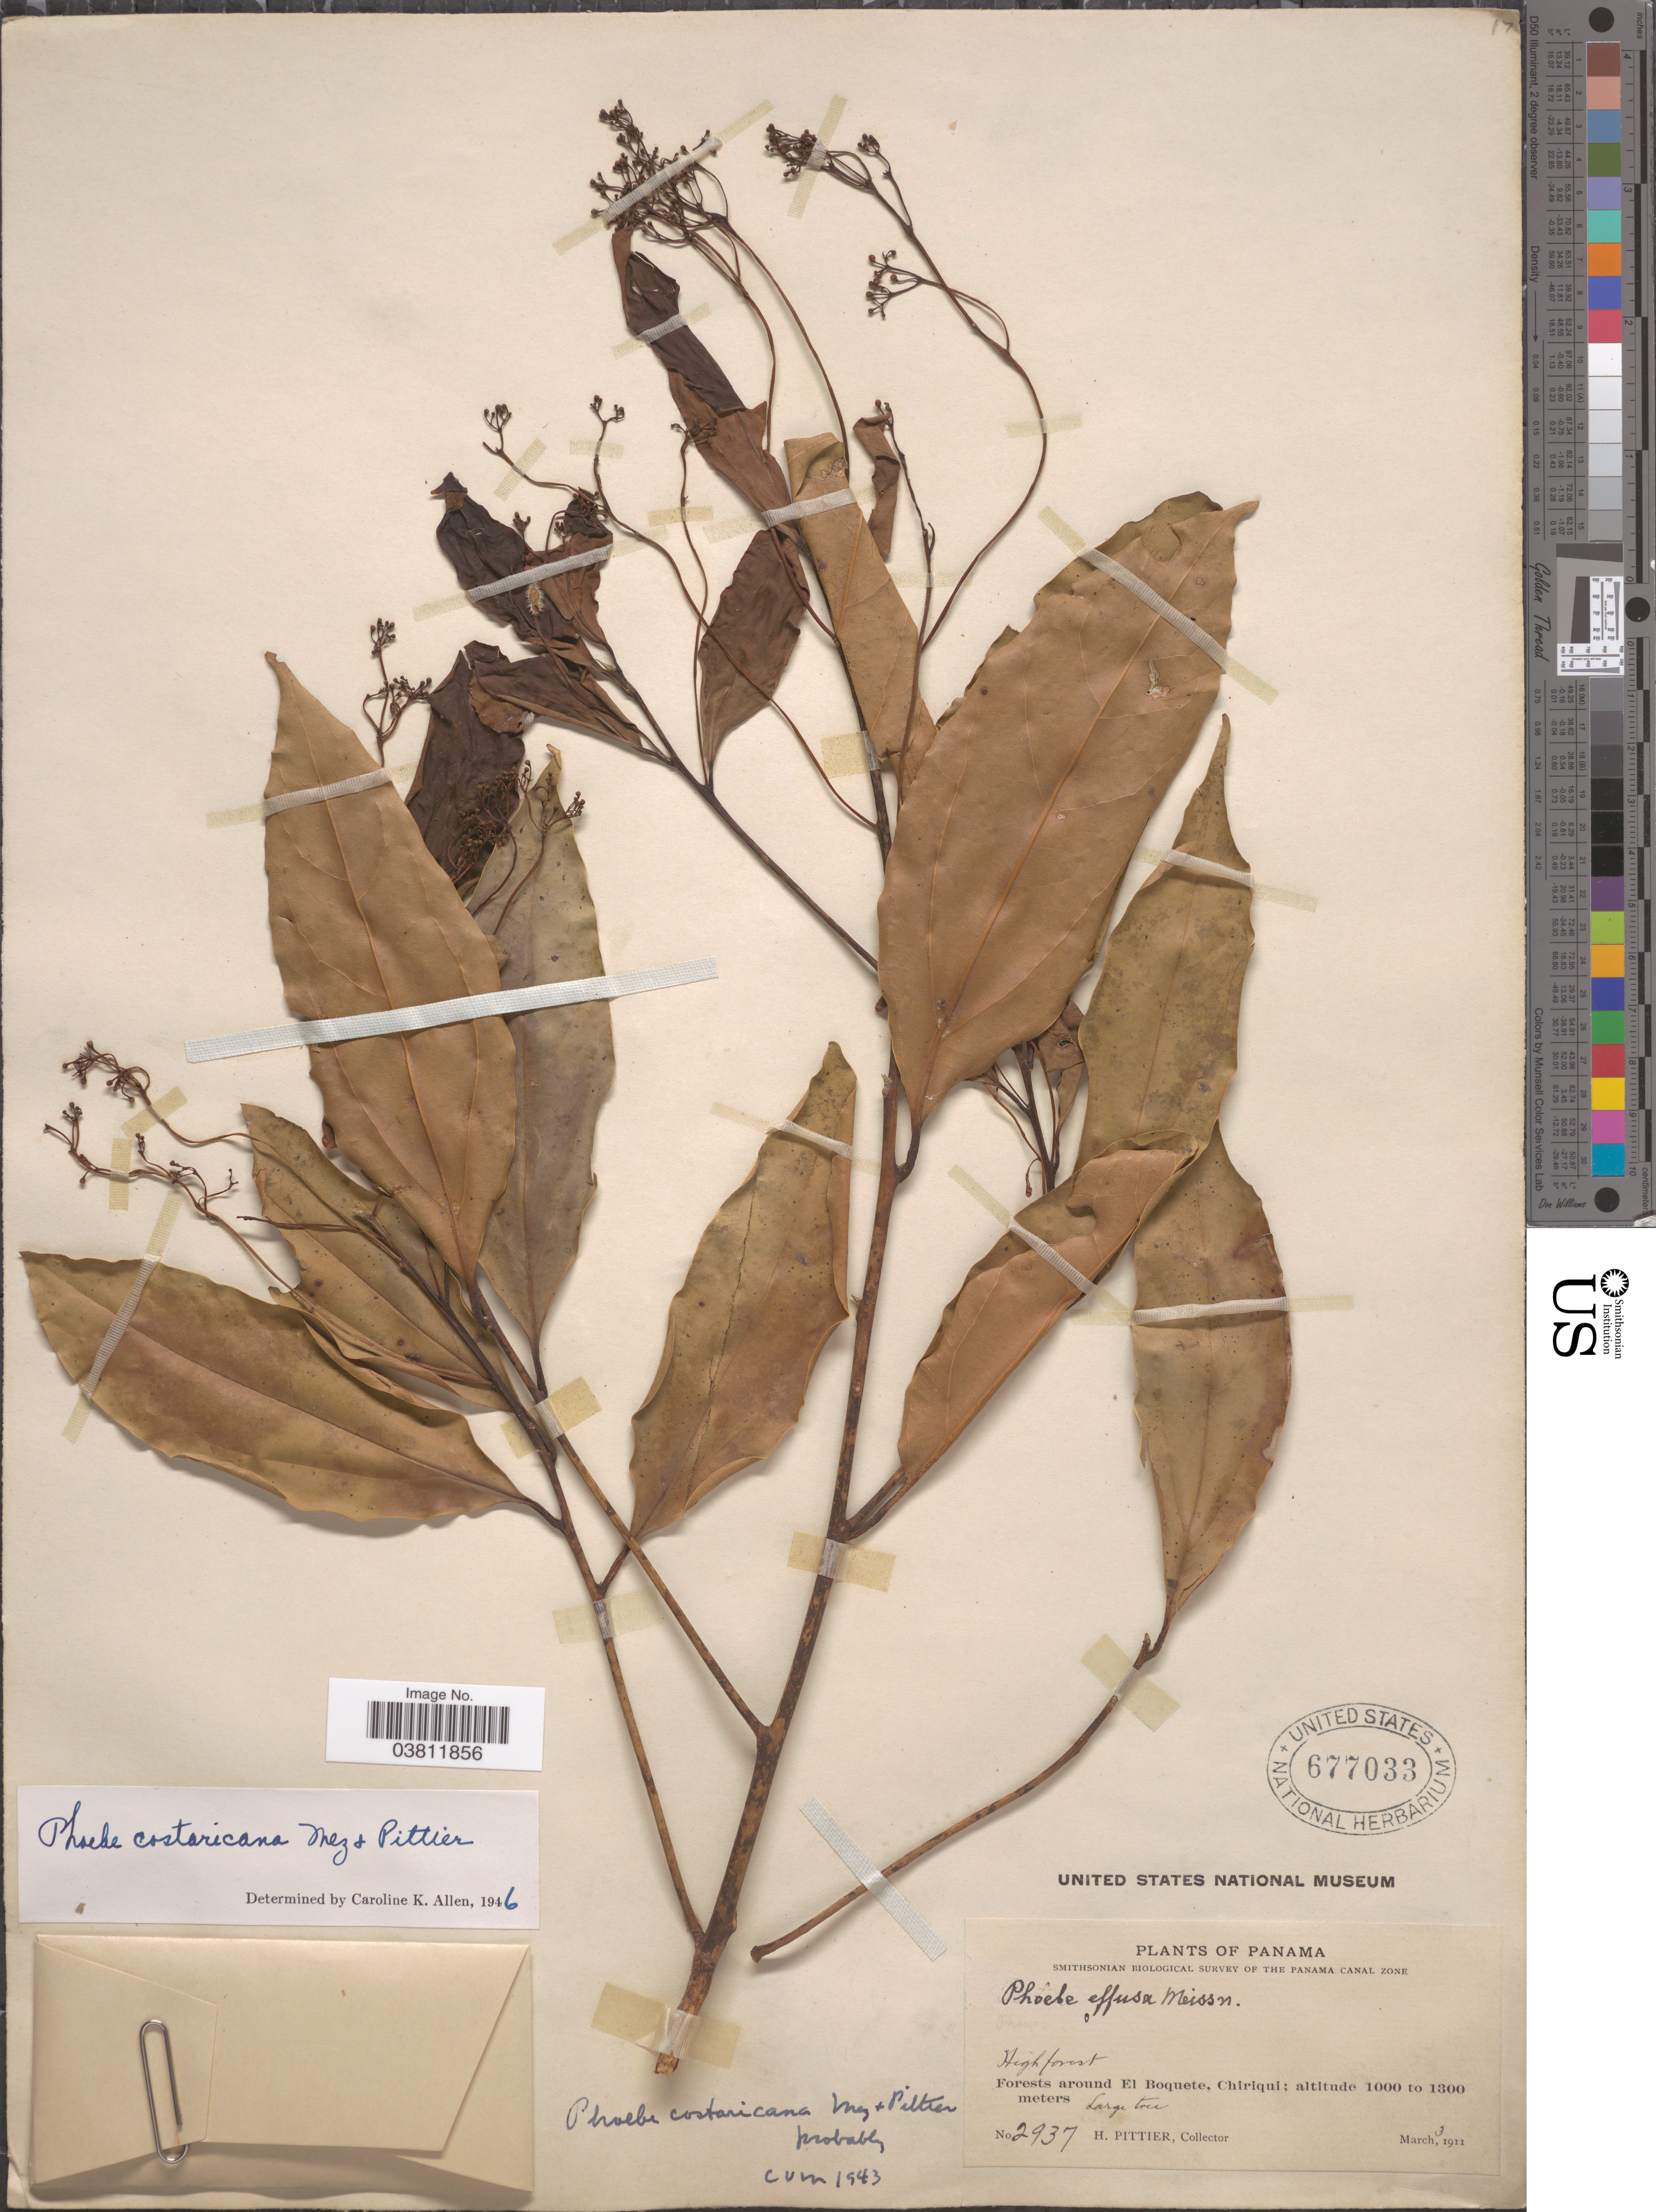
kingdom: Plantae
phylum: Tracheophyta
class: Magnoliopsida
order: Laurales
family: Lauraceae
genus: Phoebe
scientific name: Phoebe costaricana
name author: Mez & Pittier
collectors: H. F. Pittier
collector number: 2937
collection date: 1911-03-03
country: Panama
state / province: Chiriqui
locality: The Panama Canal Zone. Forests around El Boquete.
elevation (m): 1000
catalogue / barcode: US 677033